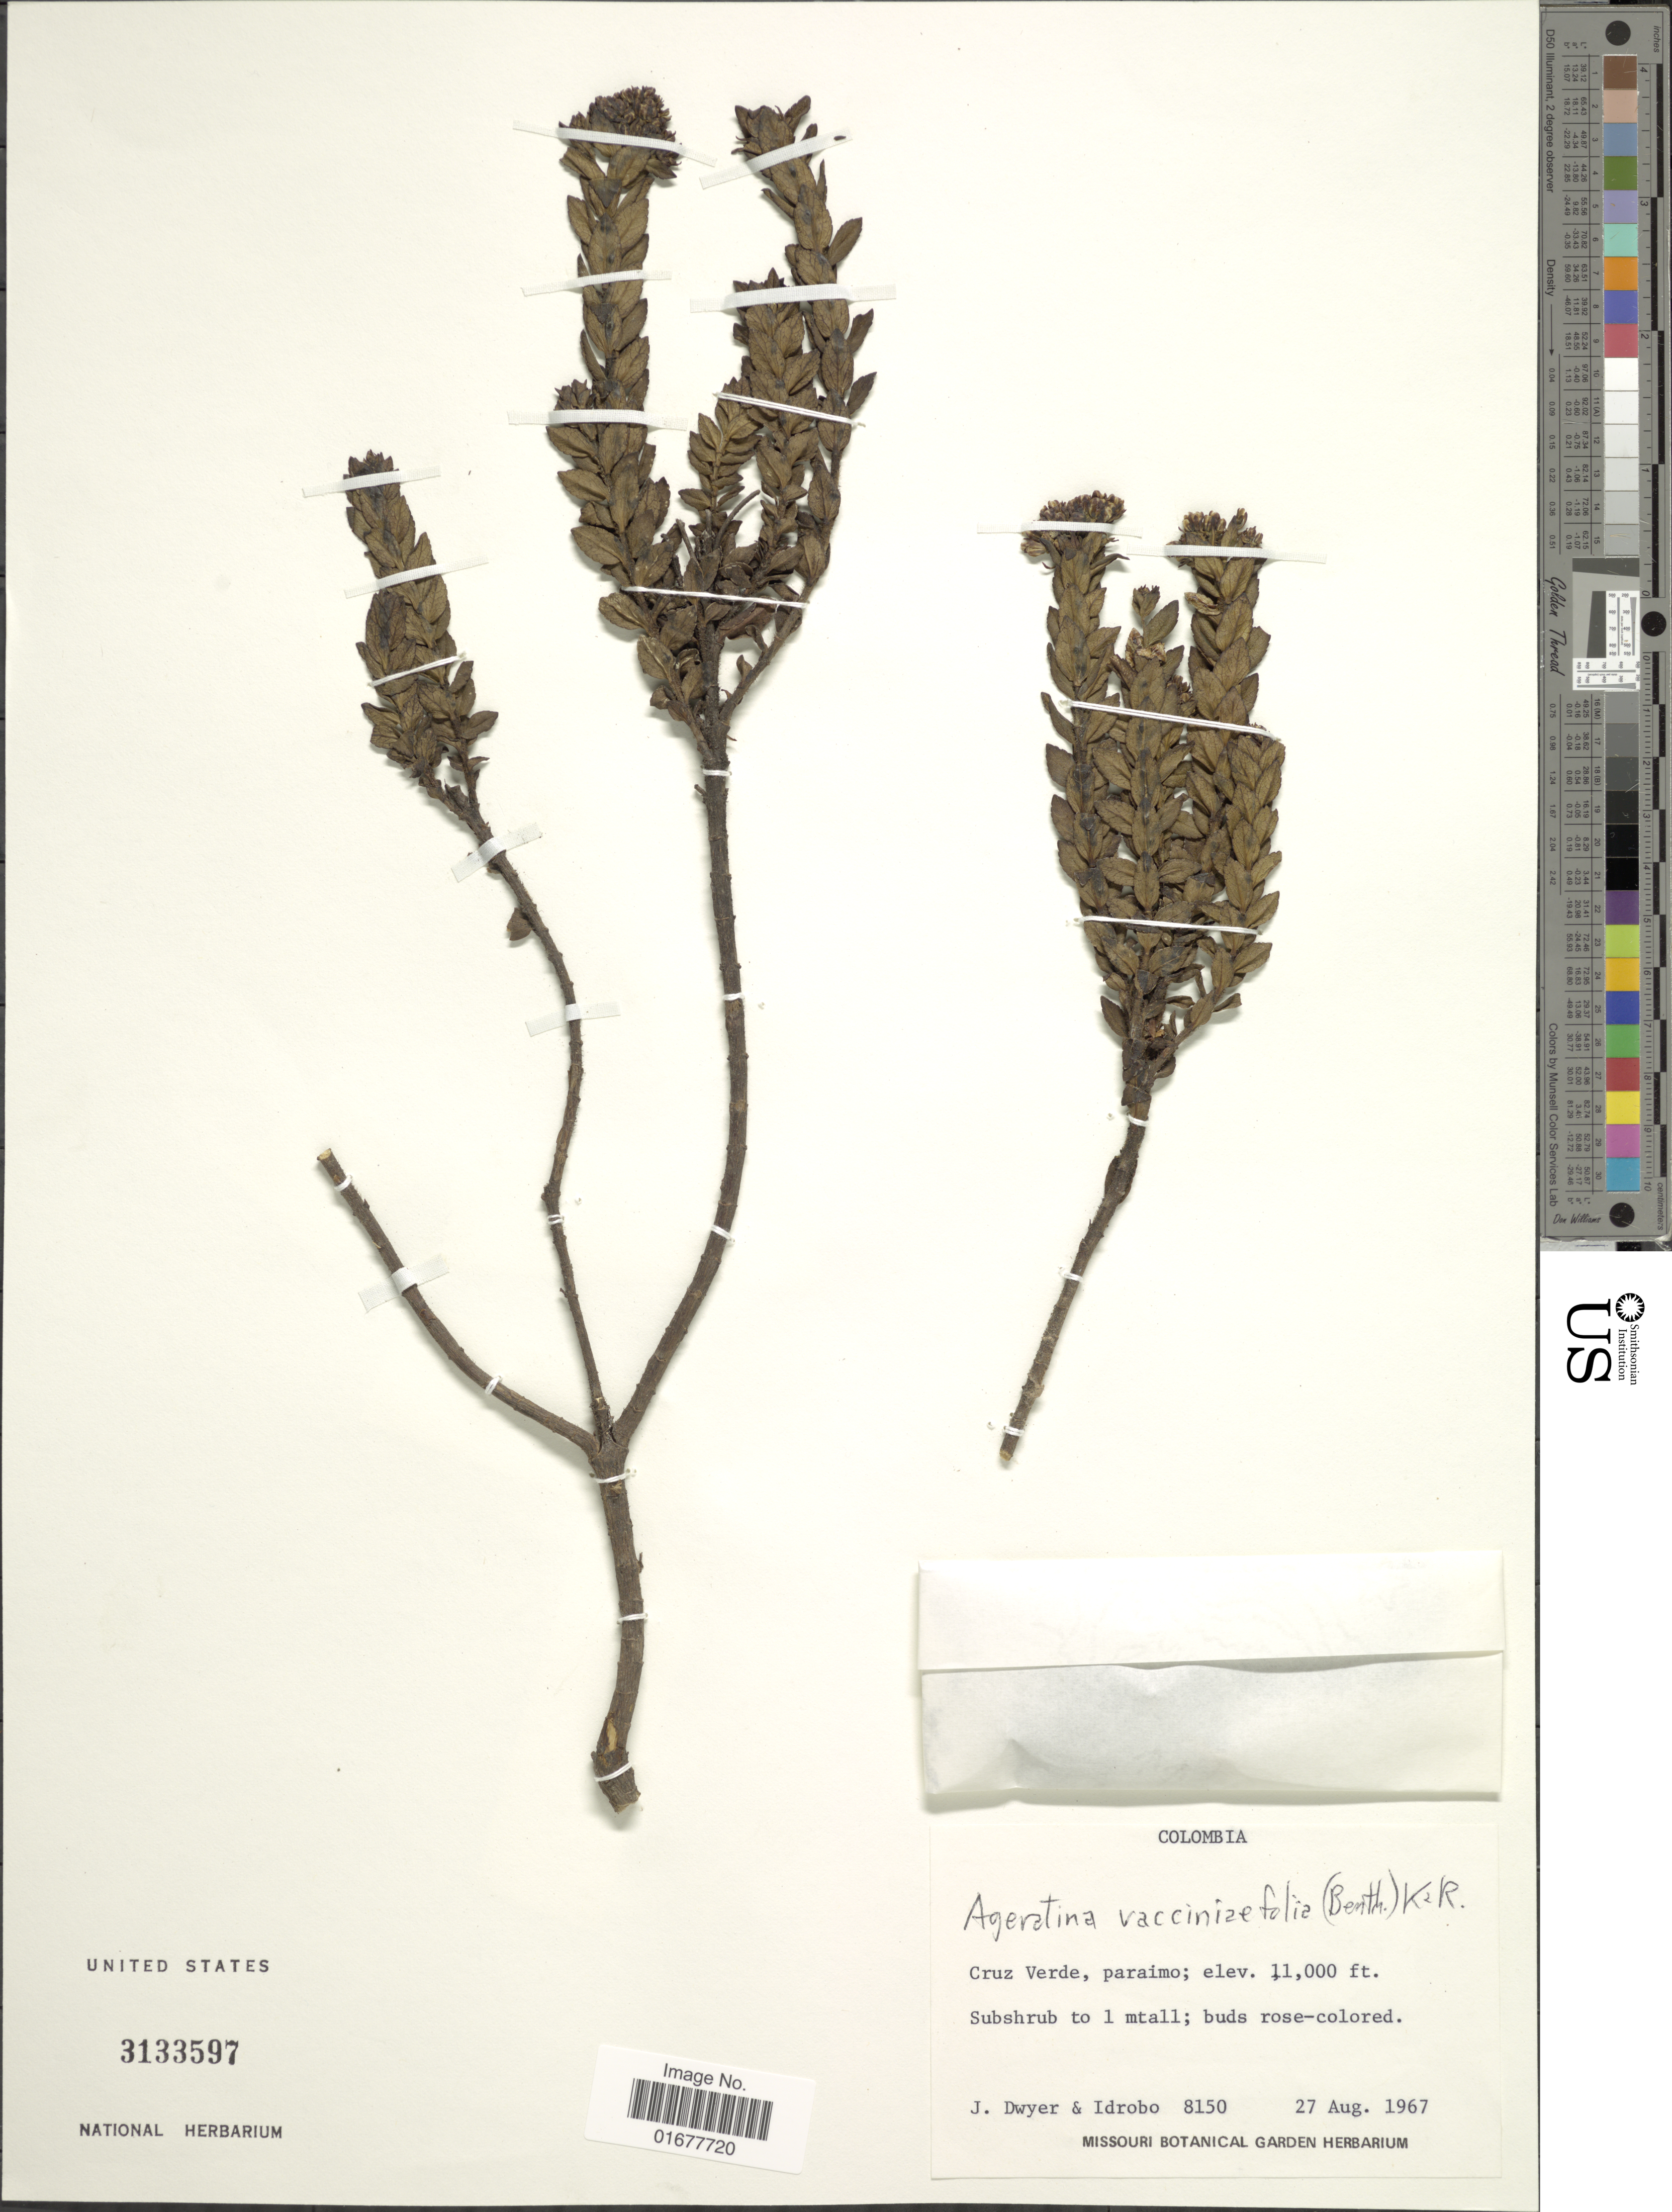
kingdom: Plantae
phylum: Tracheophyta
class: Magnoliopsida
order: Asterales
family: Asteraceae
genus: Ageratina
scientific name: Ageratina vacciniaefolia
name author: (Benth.) R.M. King & H. Rob.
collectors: J. Dwyer & -- Idrobo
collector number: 8150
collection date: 1967-08-27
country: Colombia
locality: Cruz Verde, paraimo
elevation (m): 3353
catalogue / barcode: US 3133597